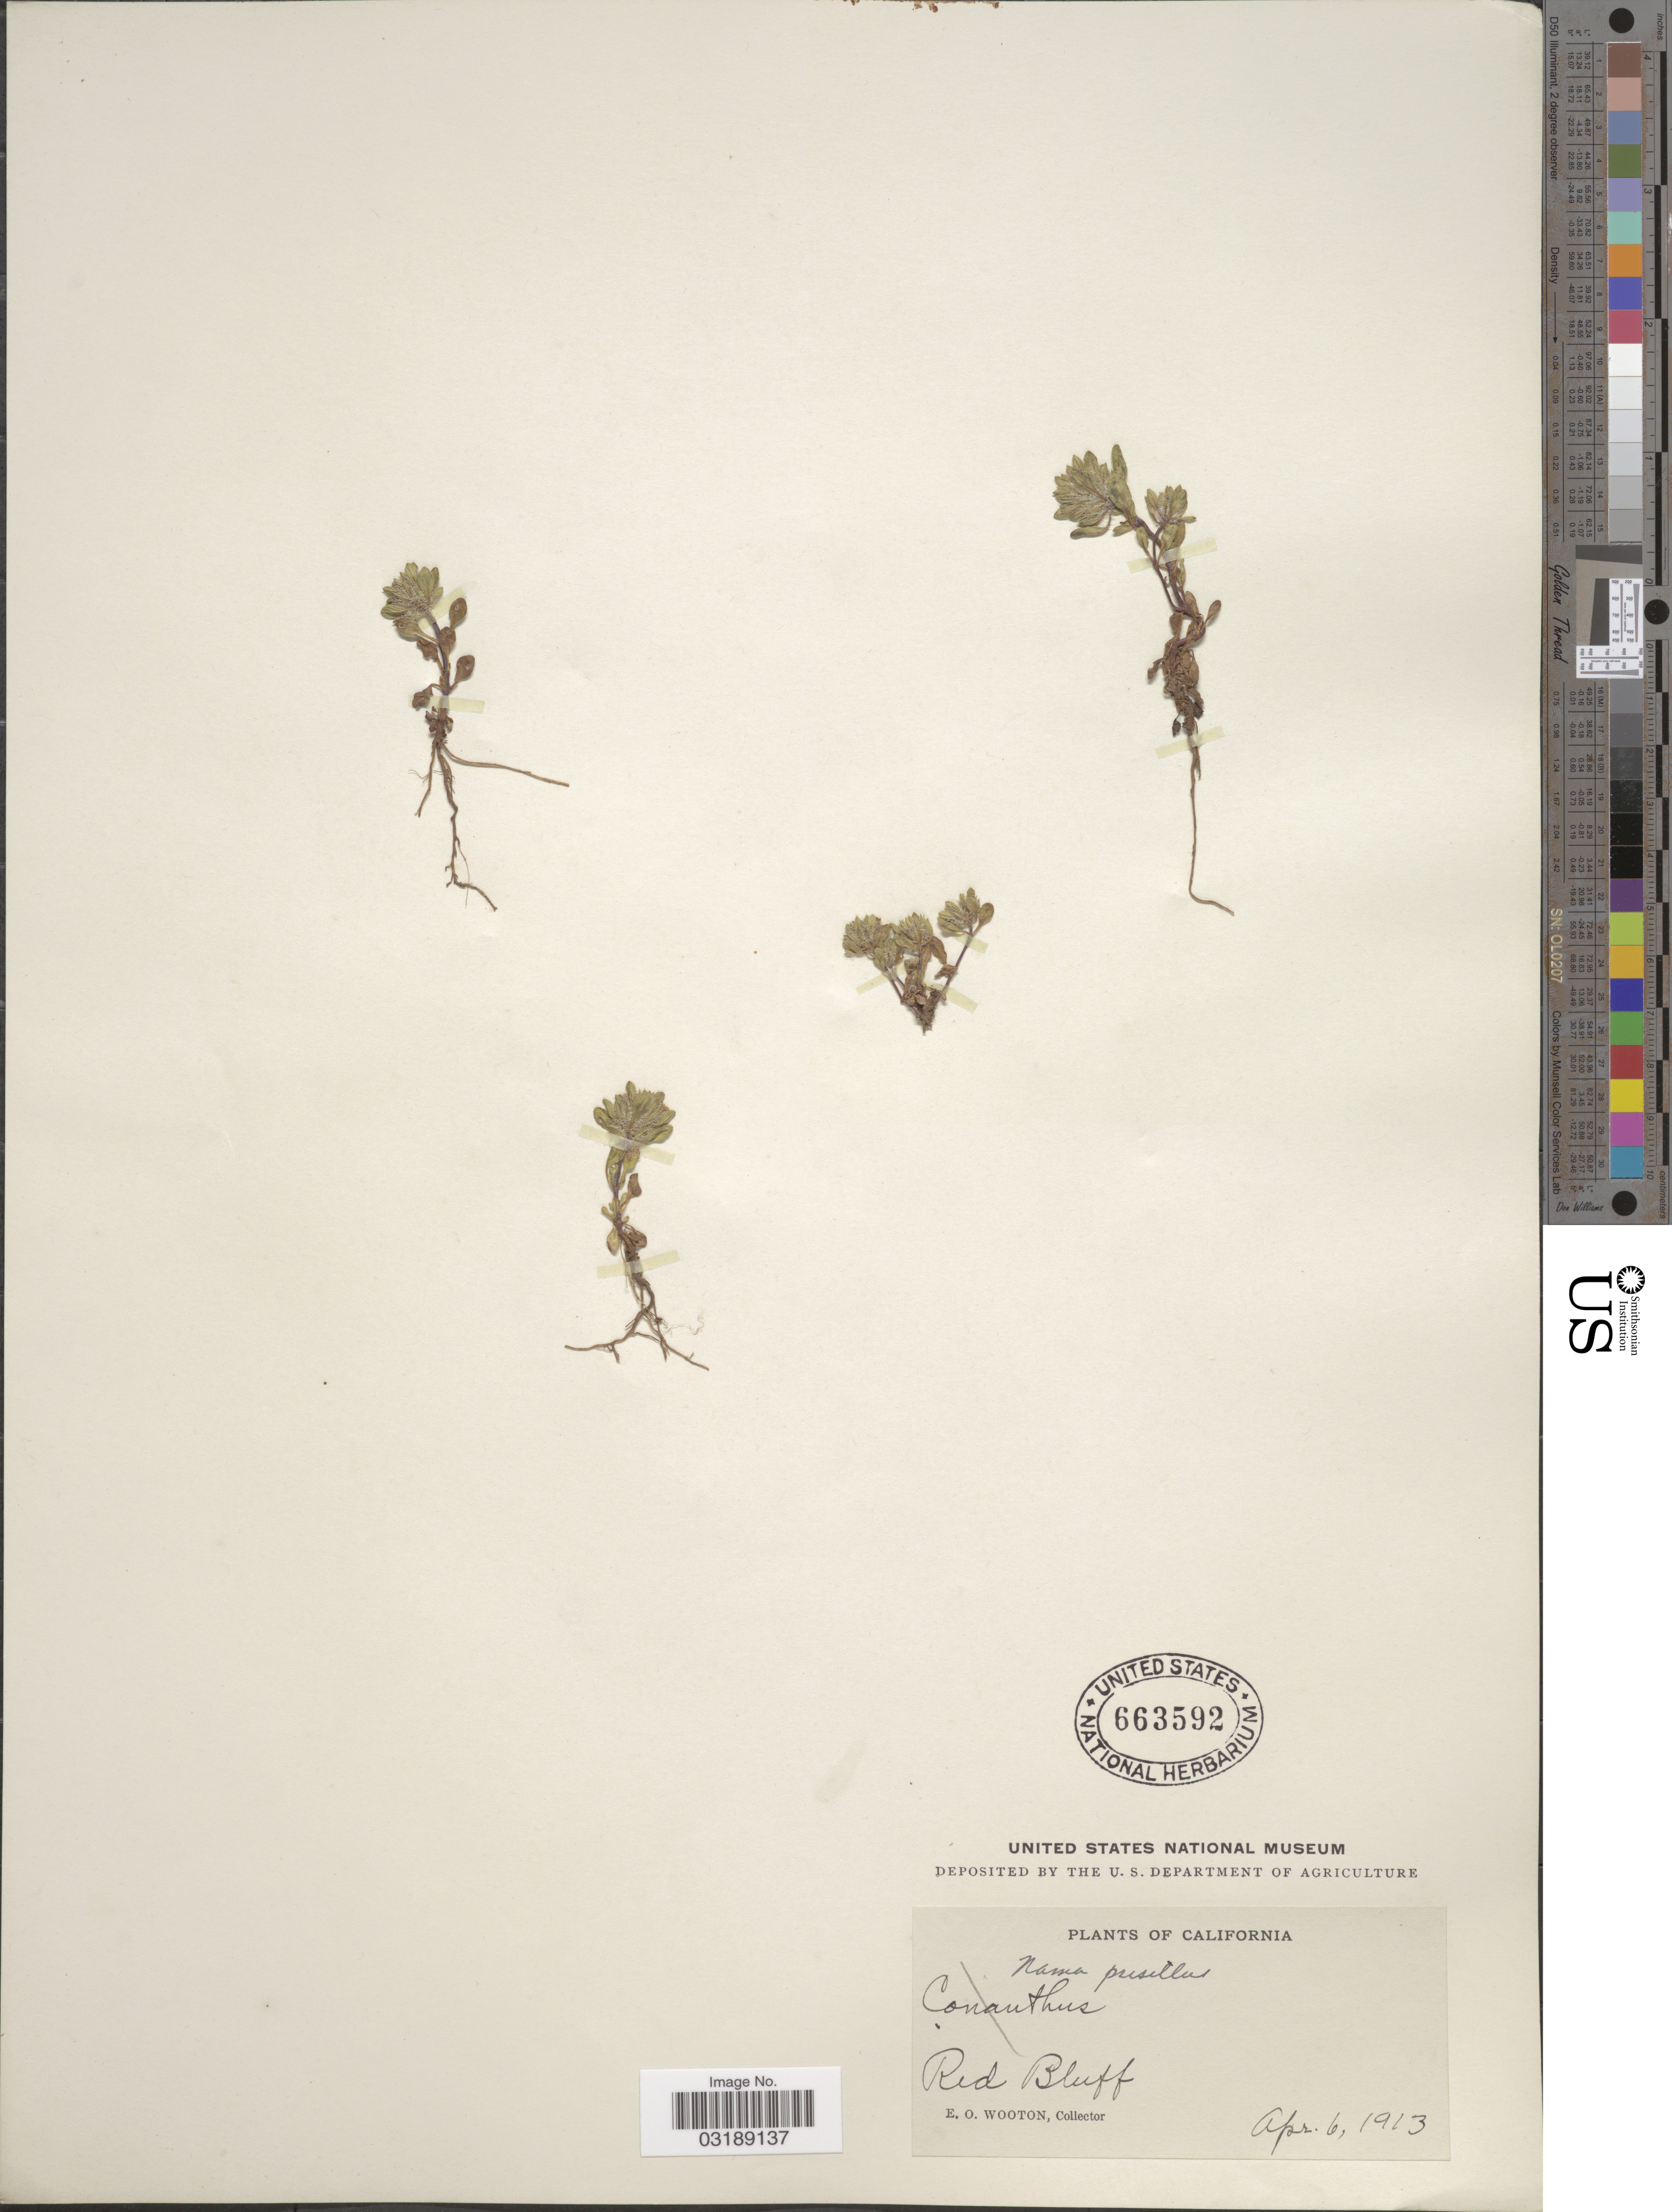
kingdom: Plantae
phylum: Tracheophyta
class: Magnoliopsida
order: Boraginales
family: Namaceae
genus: Nama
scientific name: Nama pusillum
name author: Lemmon ex A. Gray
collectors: E. O. Wooton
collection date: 1913-04-06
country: United States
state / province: California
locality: Red Bluff.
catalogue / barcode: US 663592